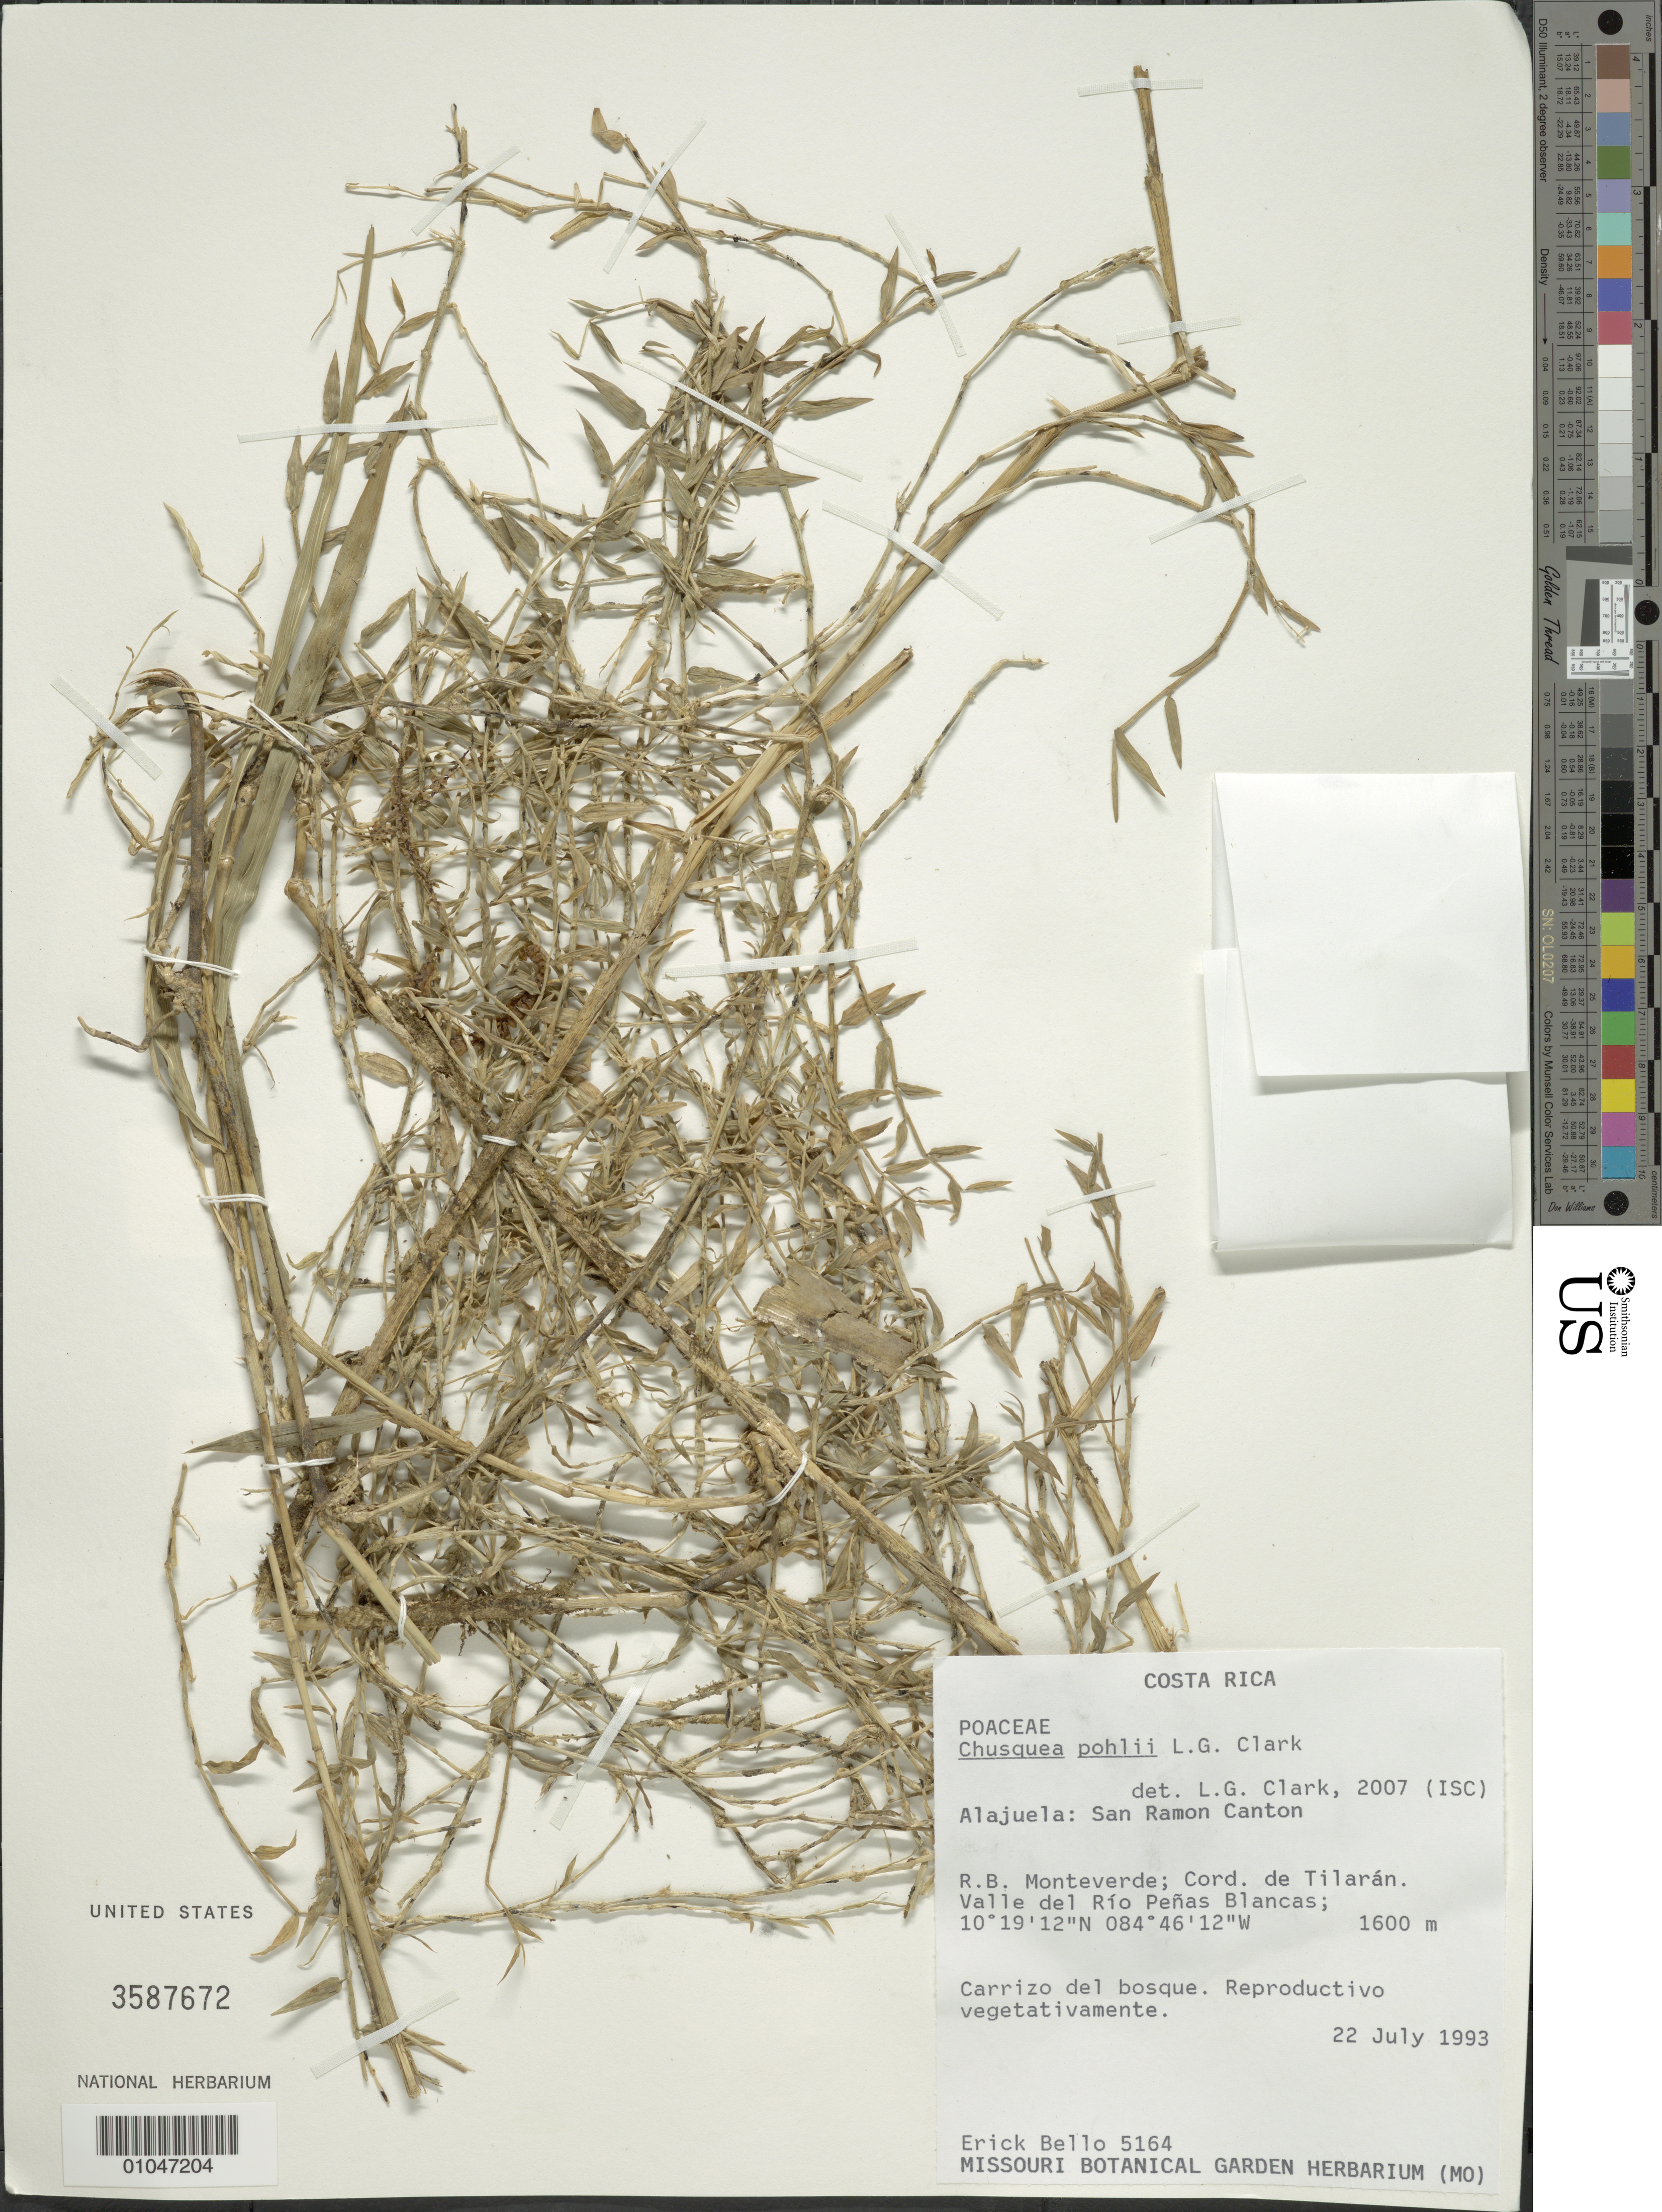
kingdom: Plantae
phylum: Tracheophyta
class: Liliopsida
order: Poales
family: Poaceae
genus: Chusquea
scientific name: Chusquea pohlii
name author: L.G. Clark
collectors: E. Bello C.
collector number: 5164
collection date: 1993-07-22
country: Costa Rica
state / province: Alajuela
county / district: San Ramón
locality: Valle del Rio Penas Blancas, Cord. de Tilaran, R. B. Monteverde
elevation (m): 1600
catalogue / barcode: US 3587672